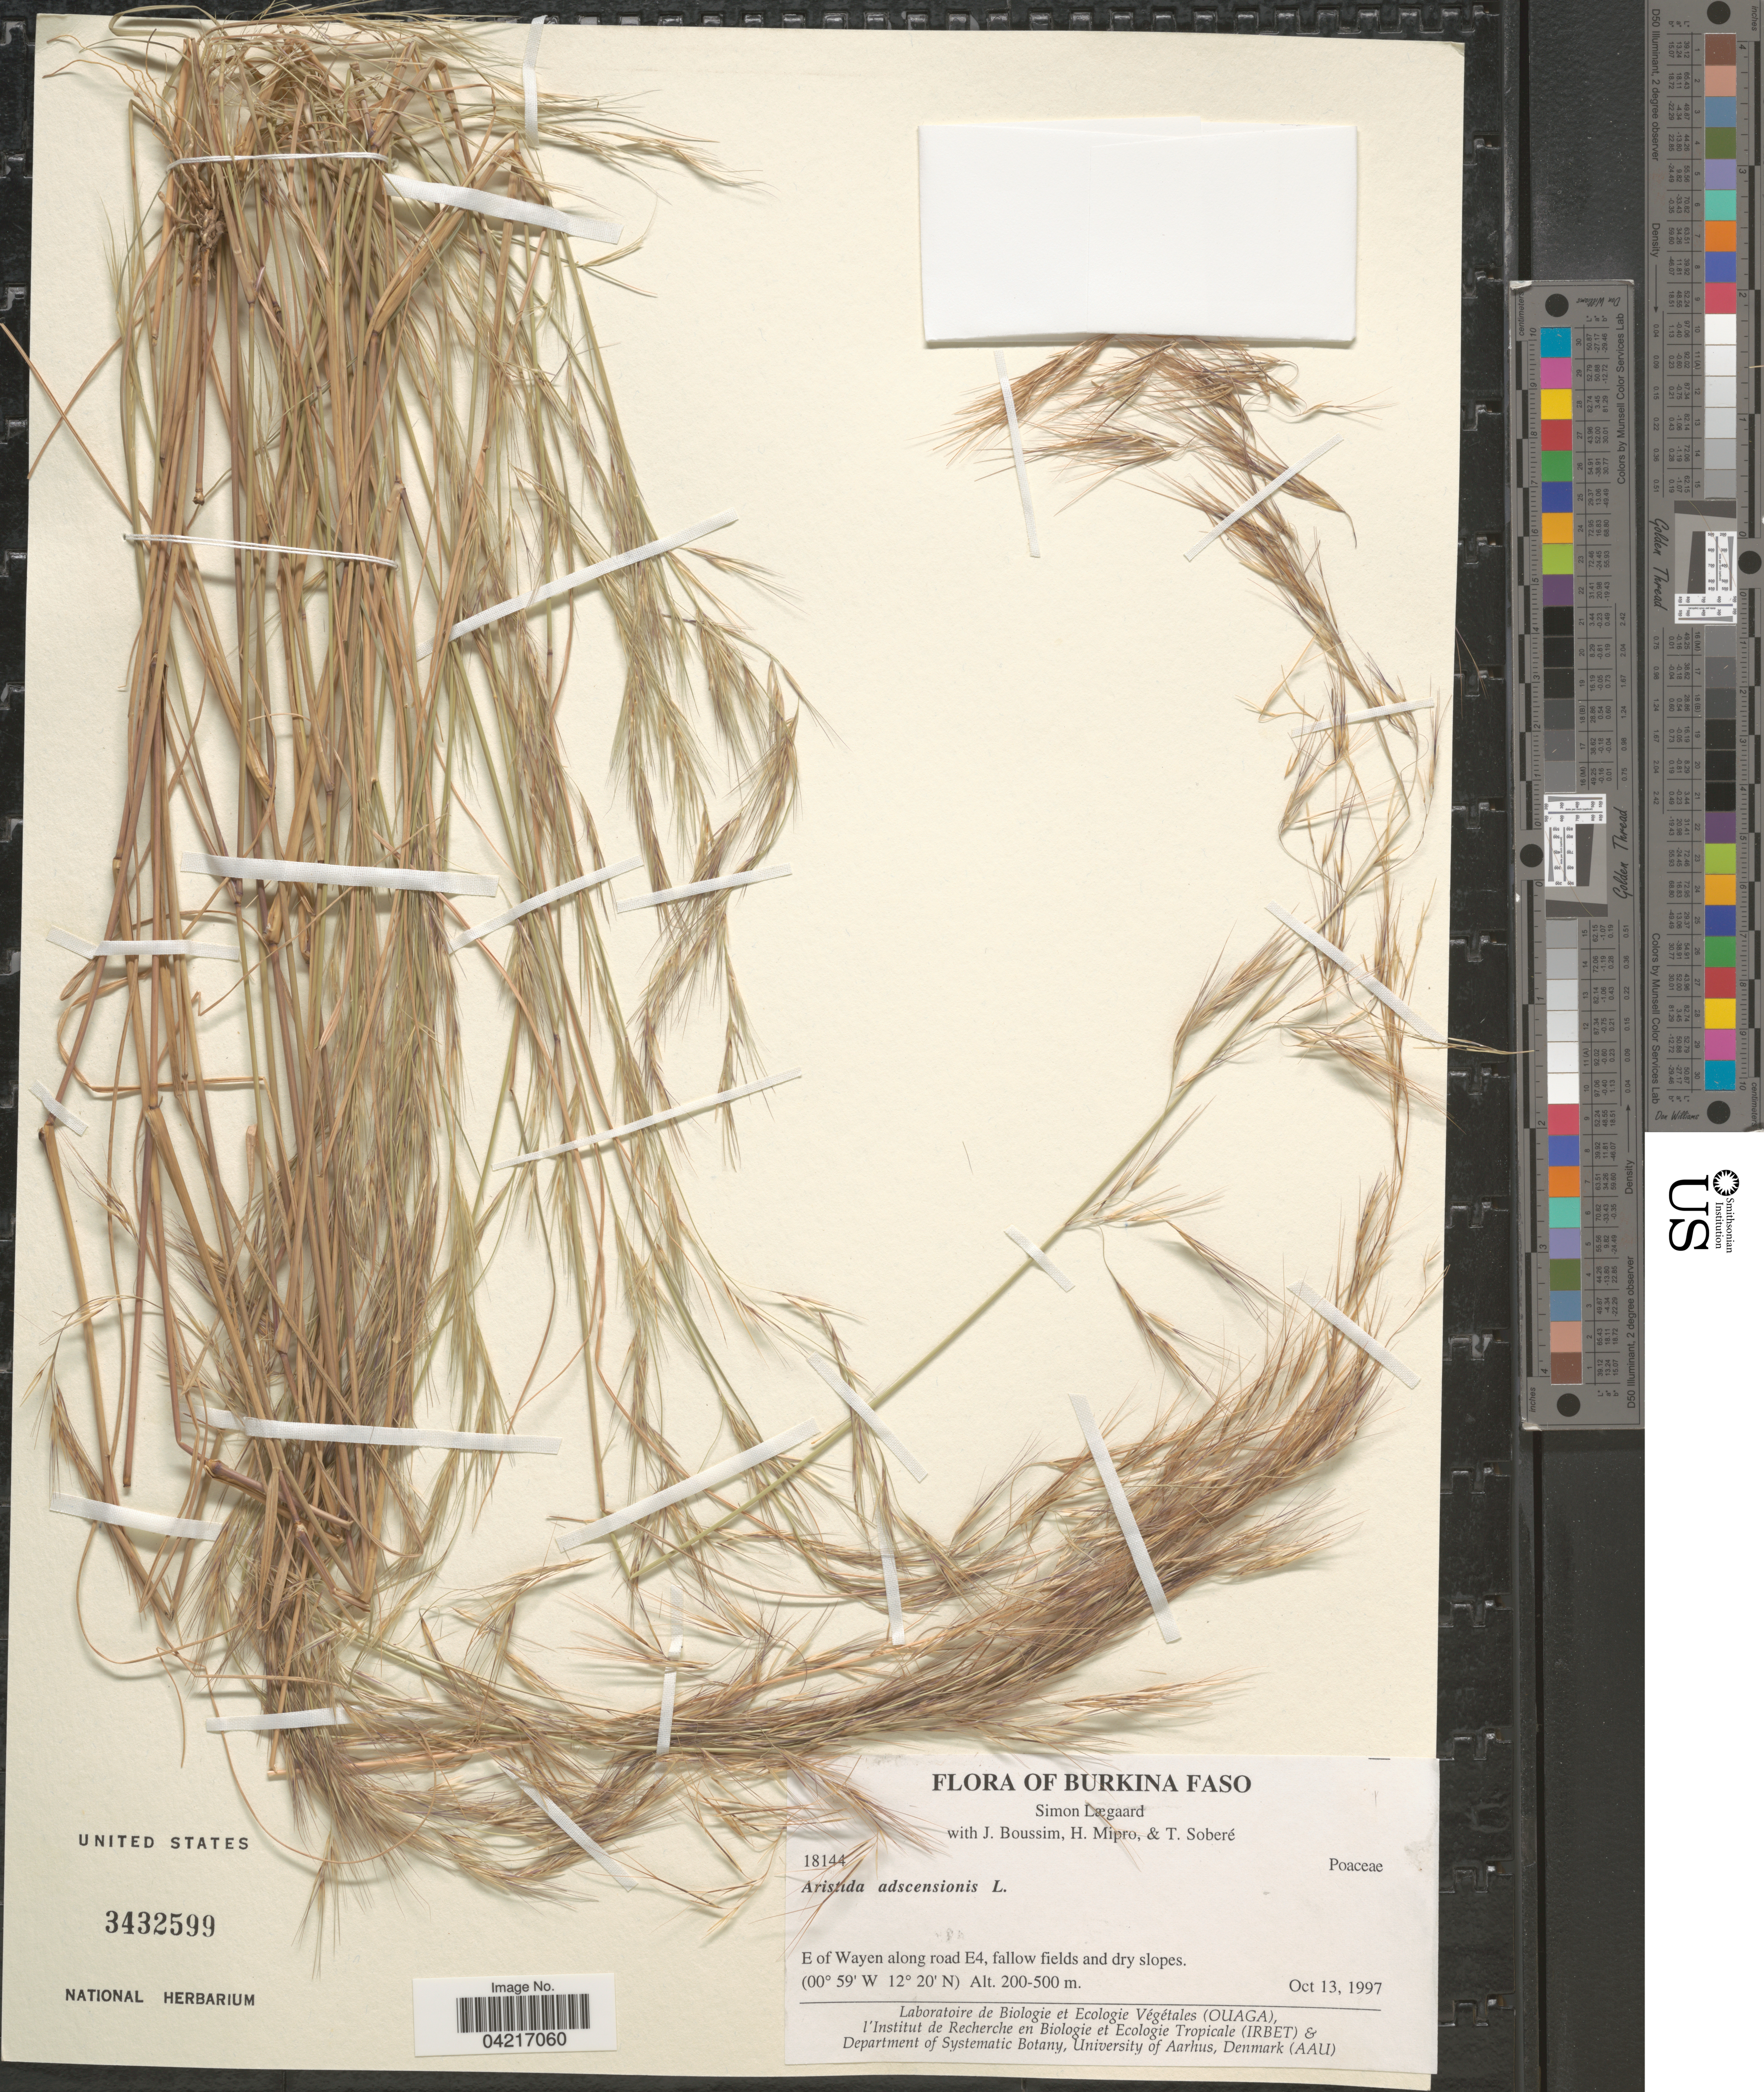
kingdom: Plantae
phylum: Tracheophyta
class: Liliopsida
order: Poales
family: Poaceae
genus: Aristida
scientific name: Aristida adscensionis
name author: L.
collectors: S. Lægaard, J. Boussim, H. Mipro & T. Sobere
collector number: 18144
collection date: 1997-10-13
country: Burkina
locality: Burkina Faso. E of Wayen along road E4, fallow fields and dry slopes.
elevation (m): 200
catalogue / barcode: US 3432599